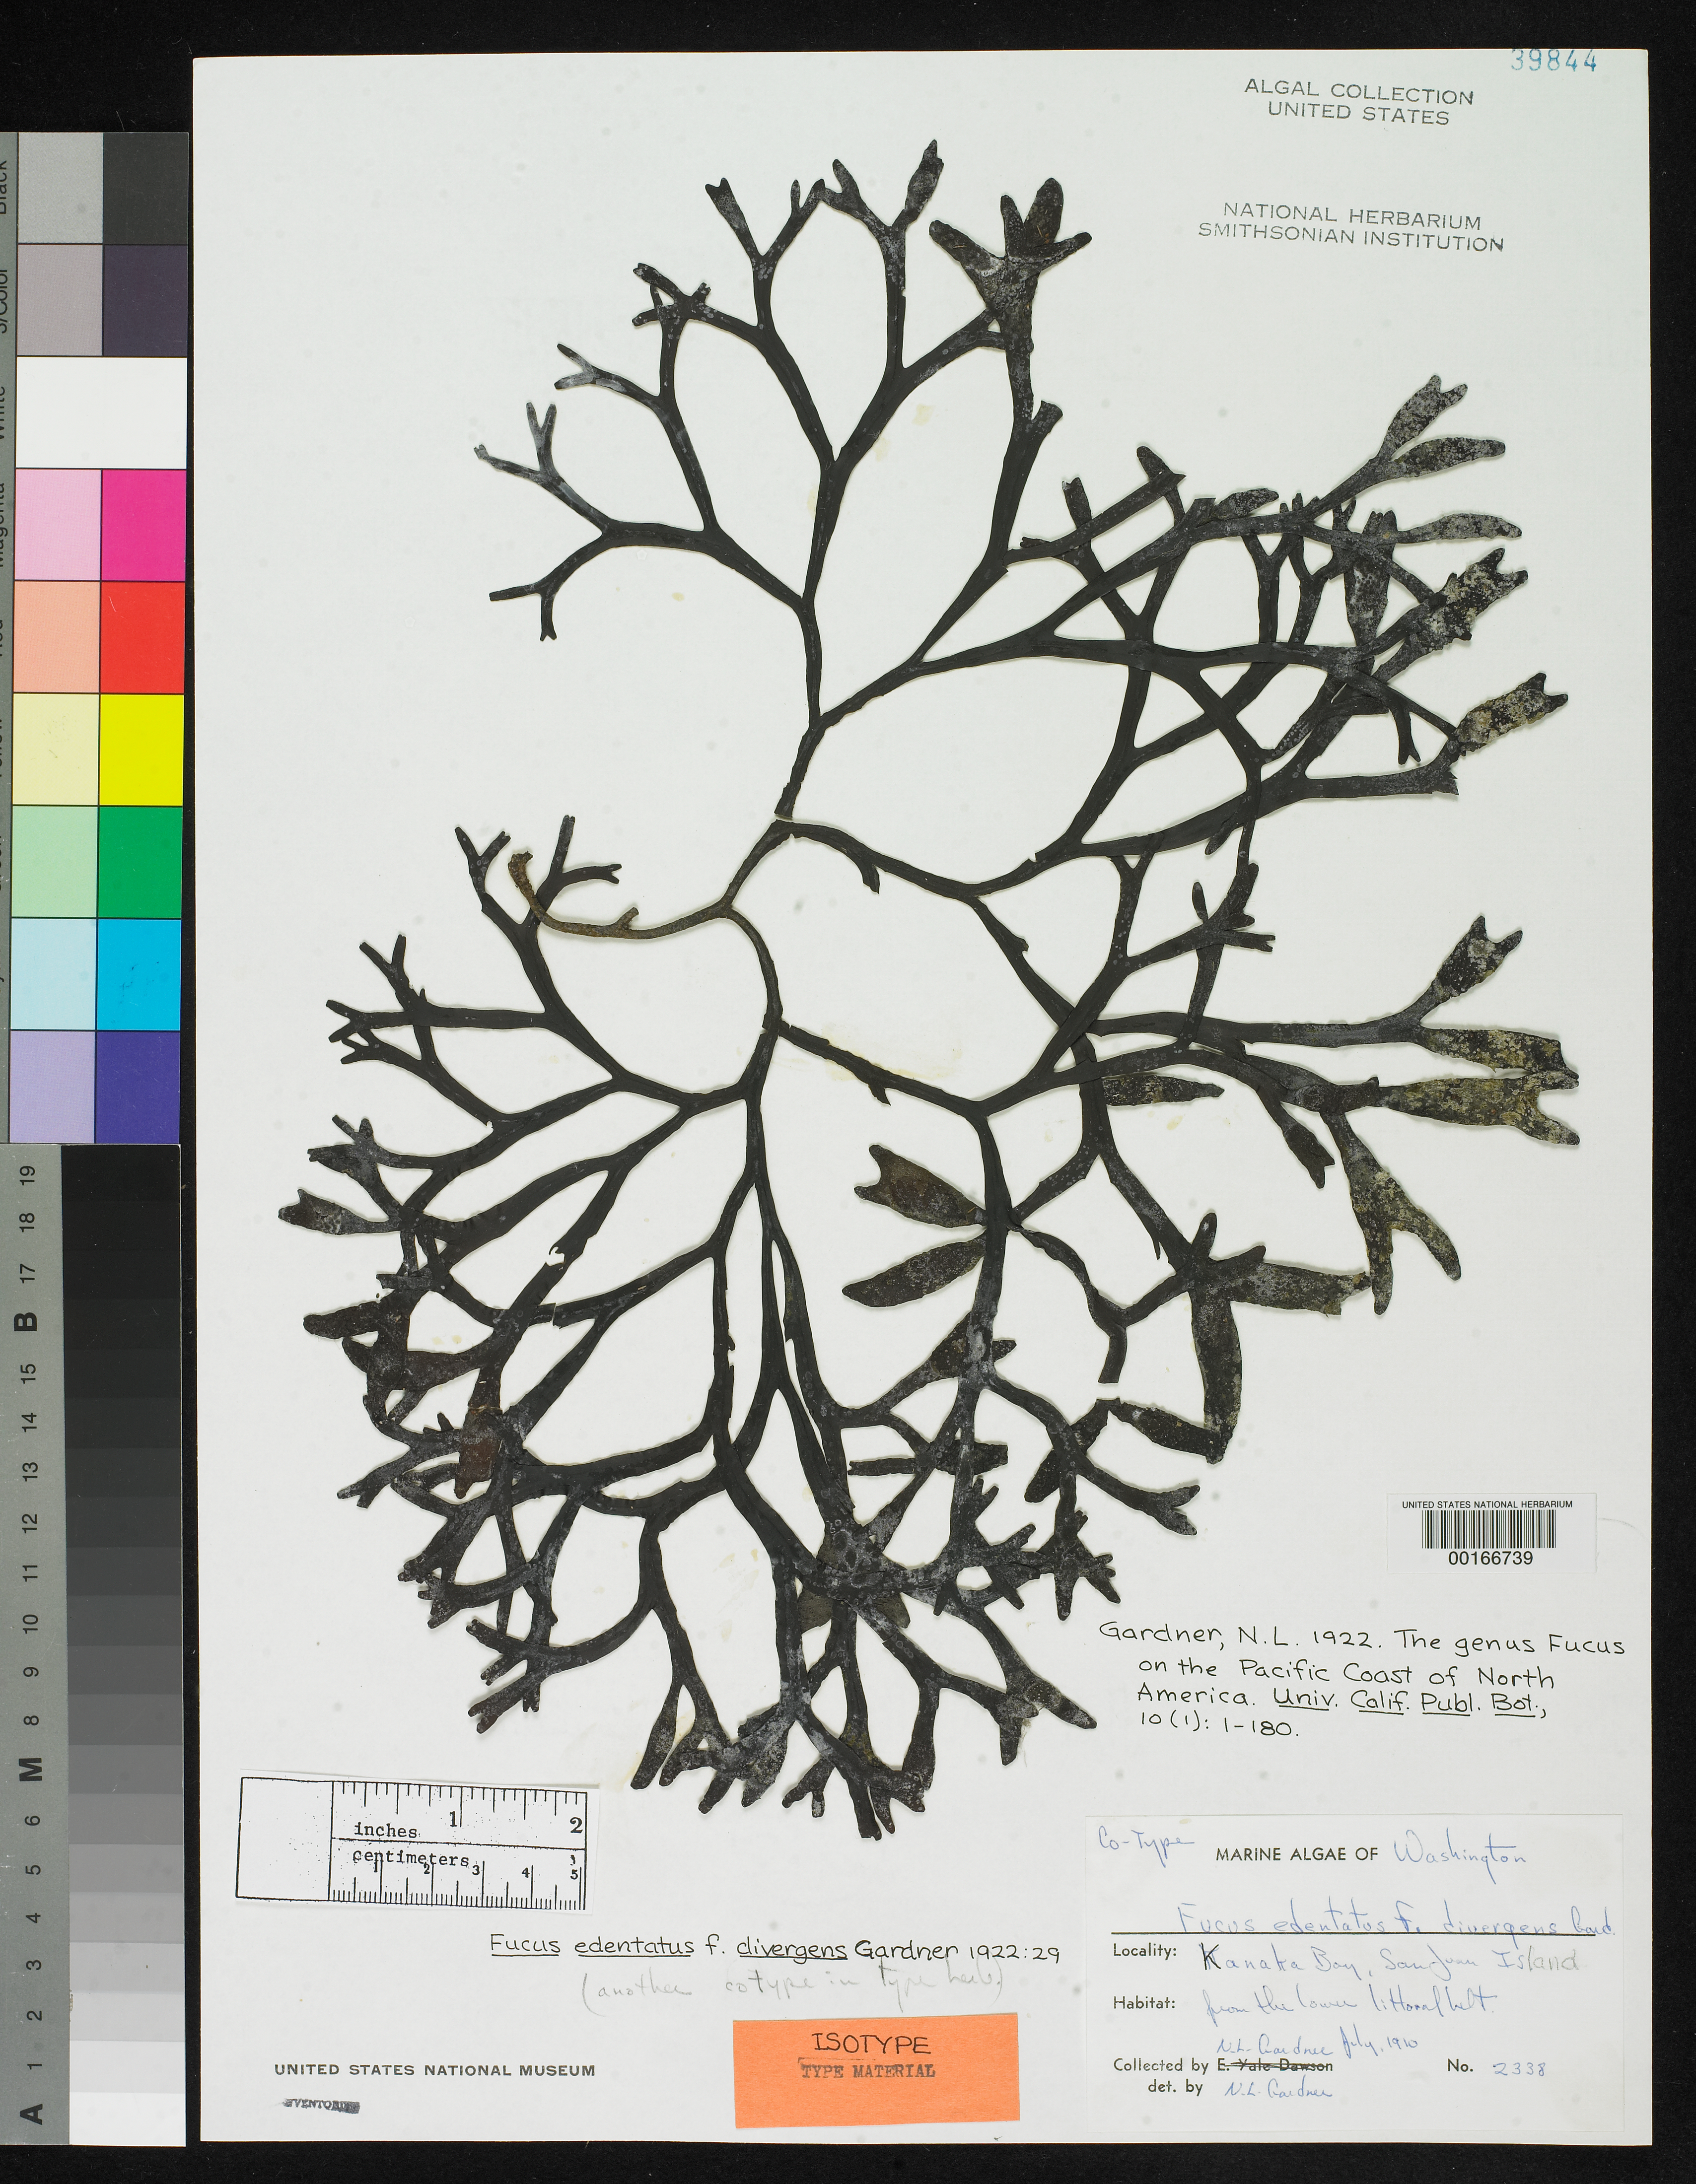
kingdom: Chromista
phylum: Ochrophyta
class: Phaeophyceae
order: Fucales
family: Fucaceae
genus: Fucus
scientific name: Fucus edentatus f. divergens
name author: N.L. Gardner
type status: Isotype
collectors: N. Gardner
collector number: NLG 2338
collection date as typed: Jul 1910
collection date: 1910-07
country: United States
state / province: Washington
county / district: San Juan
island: San Juan Island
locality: Kanaka Bay.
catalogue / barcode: US 39844